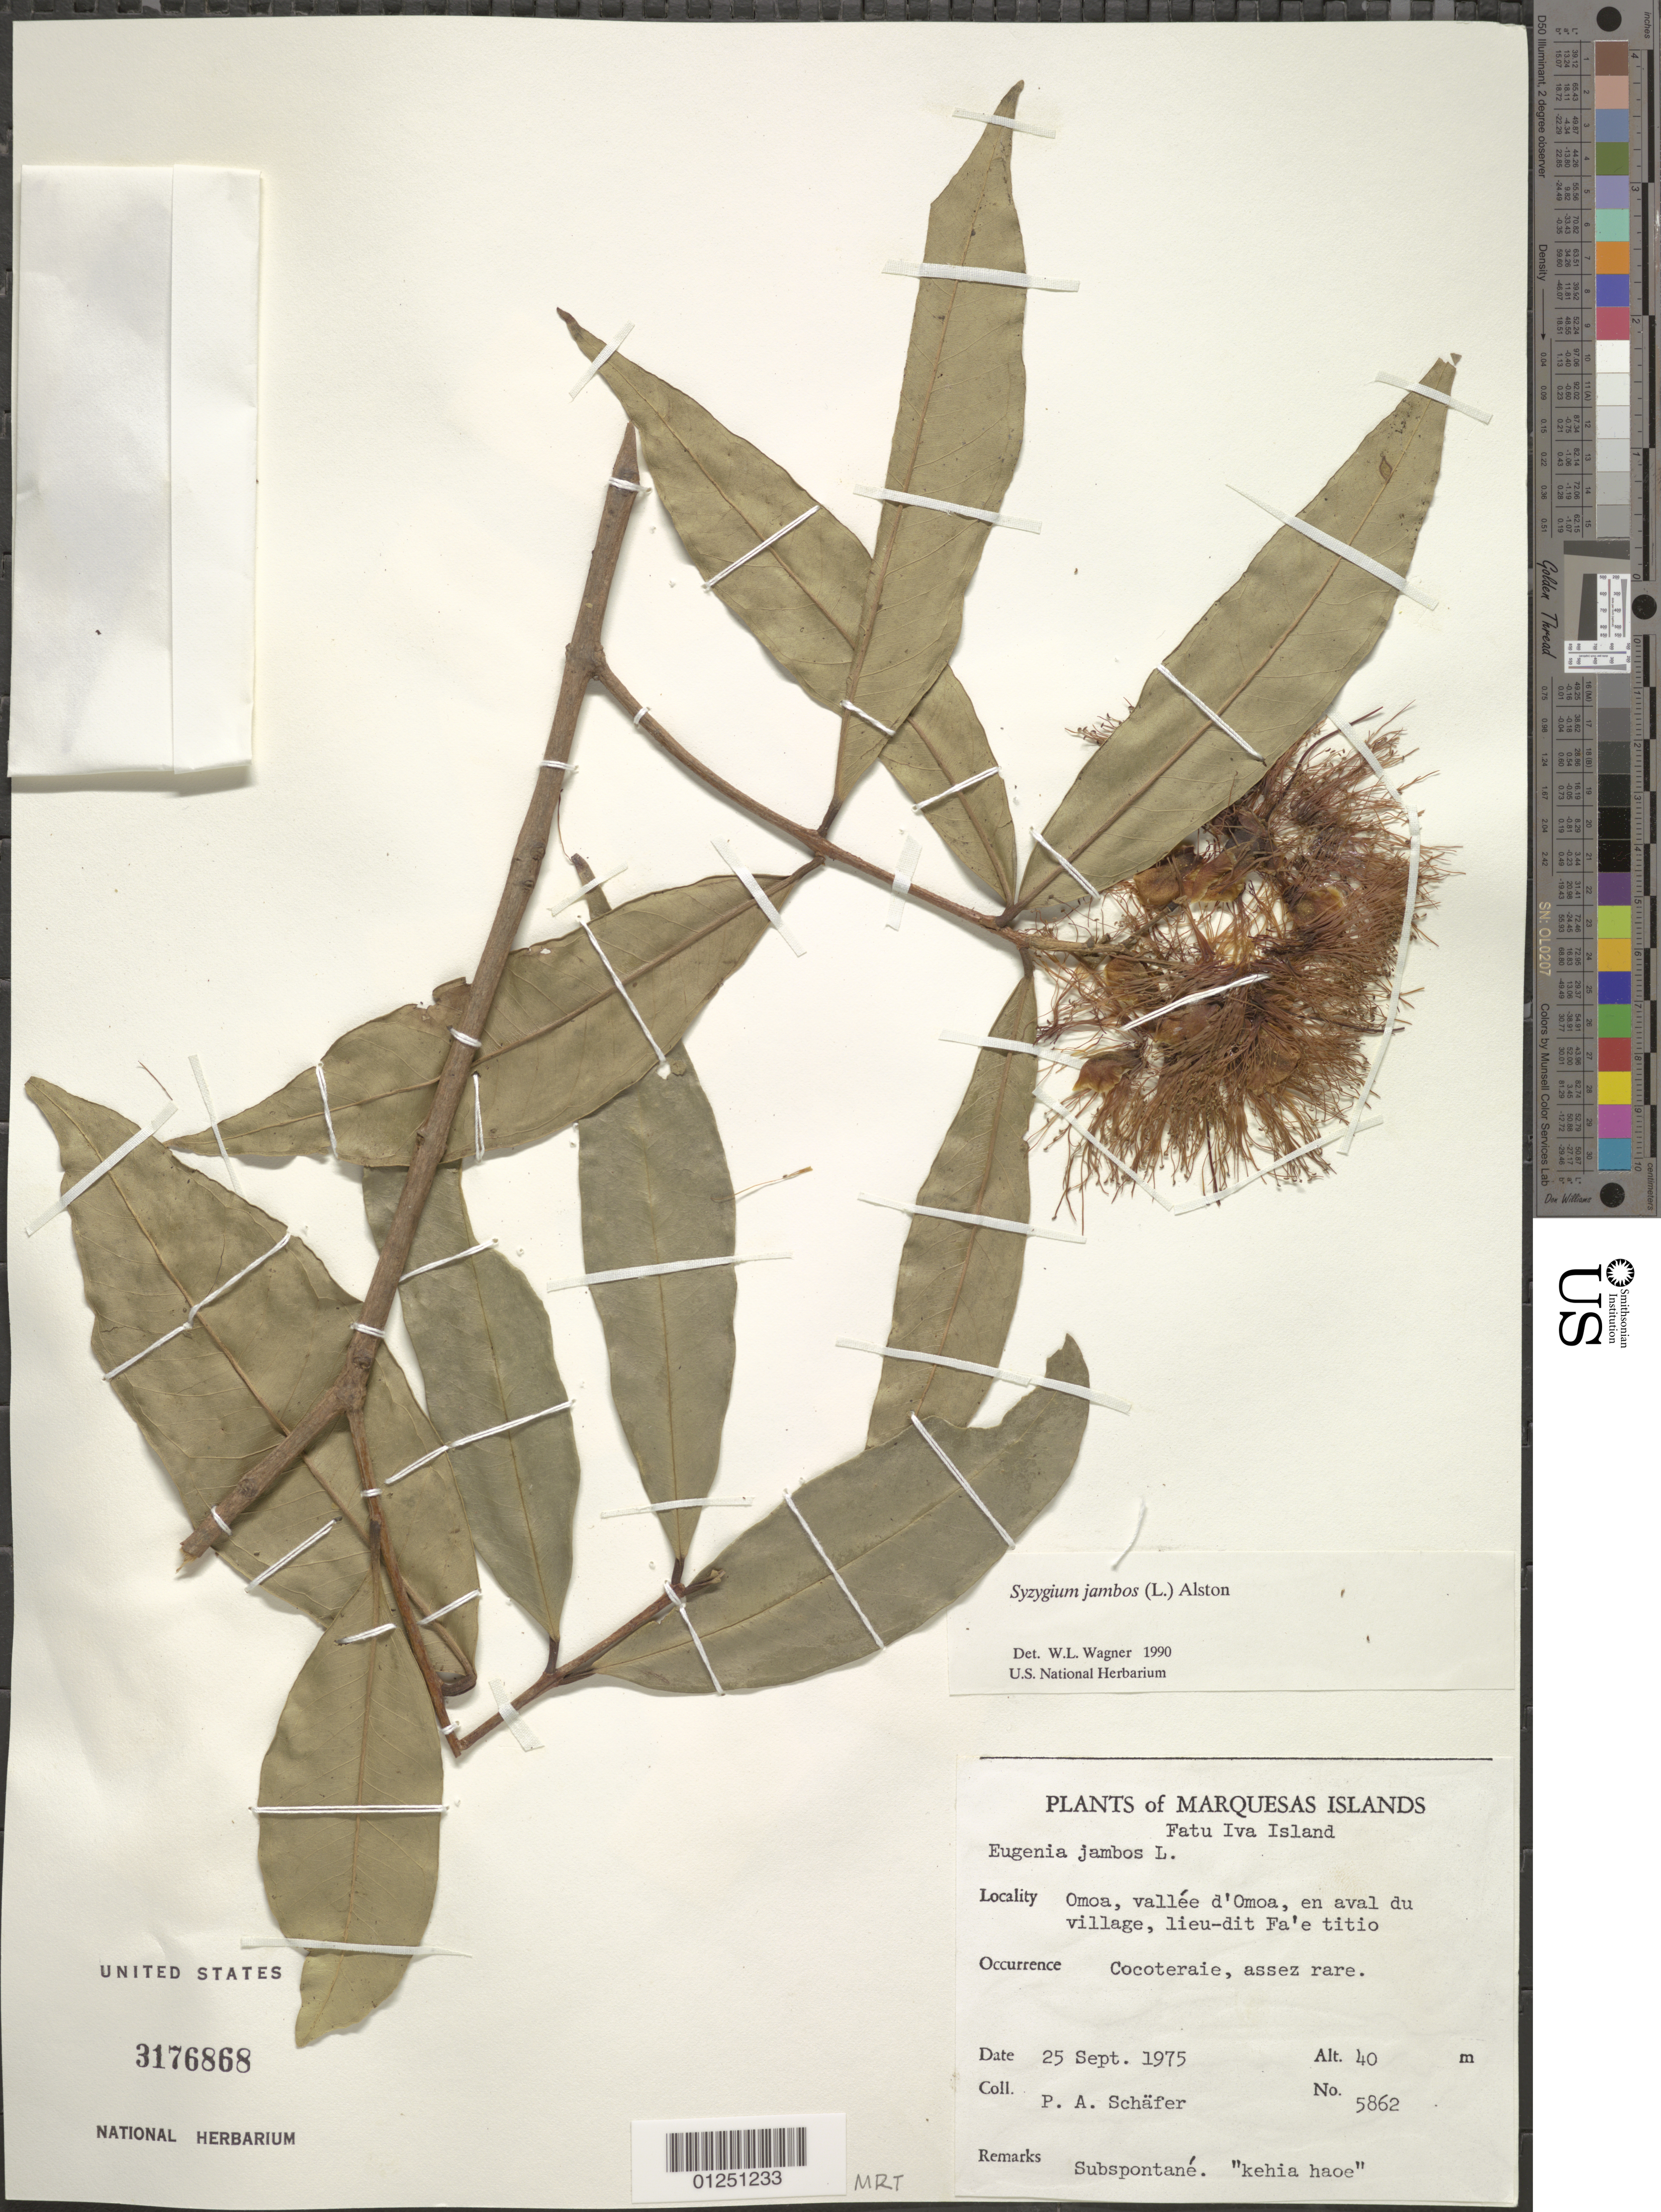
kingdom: Plantae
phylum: Tracheophyta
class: Magnoliopsida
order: Myrtales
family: Myrtaceae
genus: Syzygium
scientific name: Syzygium jambos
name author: (L.) Alston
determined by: Wagner, W. L., (BOT), Smithsonian Institution - National Museum of Natural History (UNITED STATES)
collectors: P. A. Schäfer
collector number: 5862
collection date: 1975-09-25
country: French Polynesia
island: Fatu Hiva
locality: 'Omo'a, vallée d'Omoa, en aval du village, leiu-dit Fa'e titio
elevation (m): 40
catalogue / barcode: US 3176868